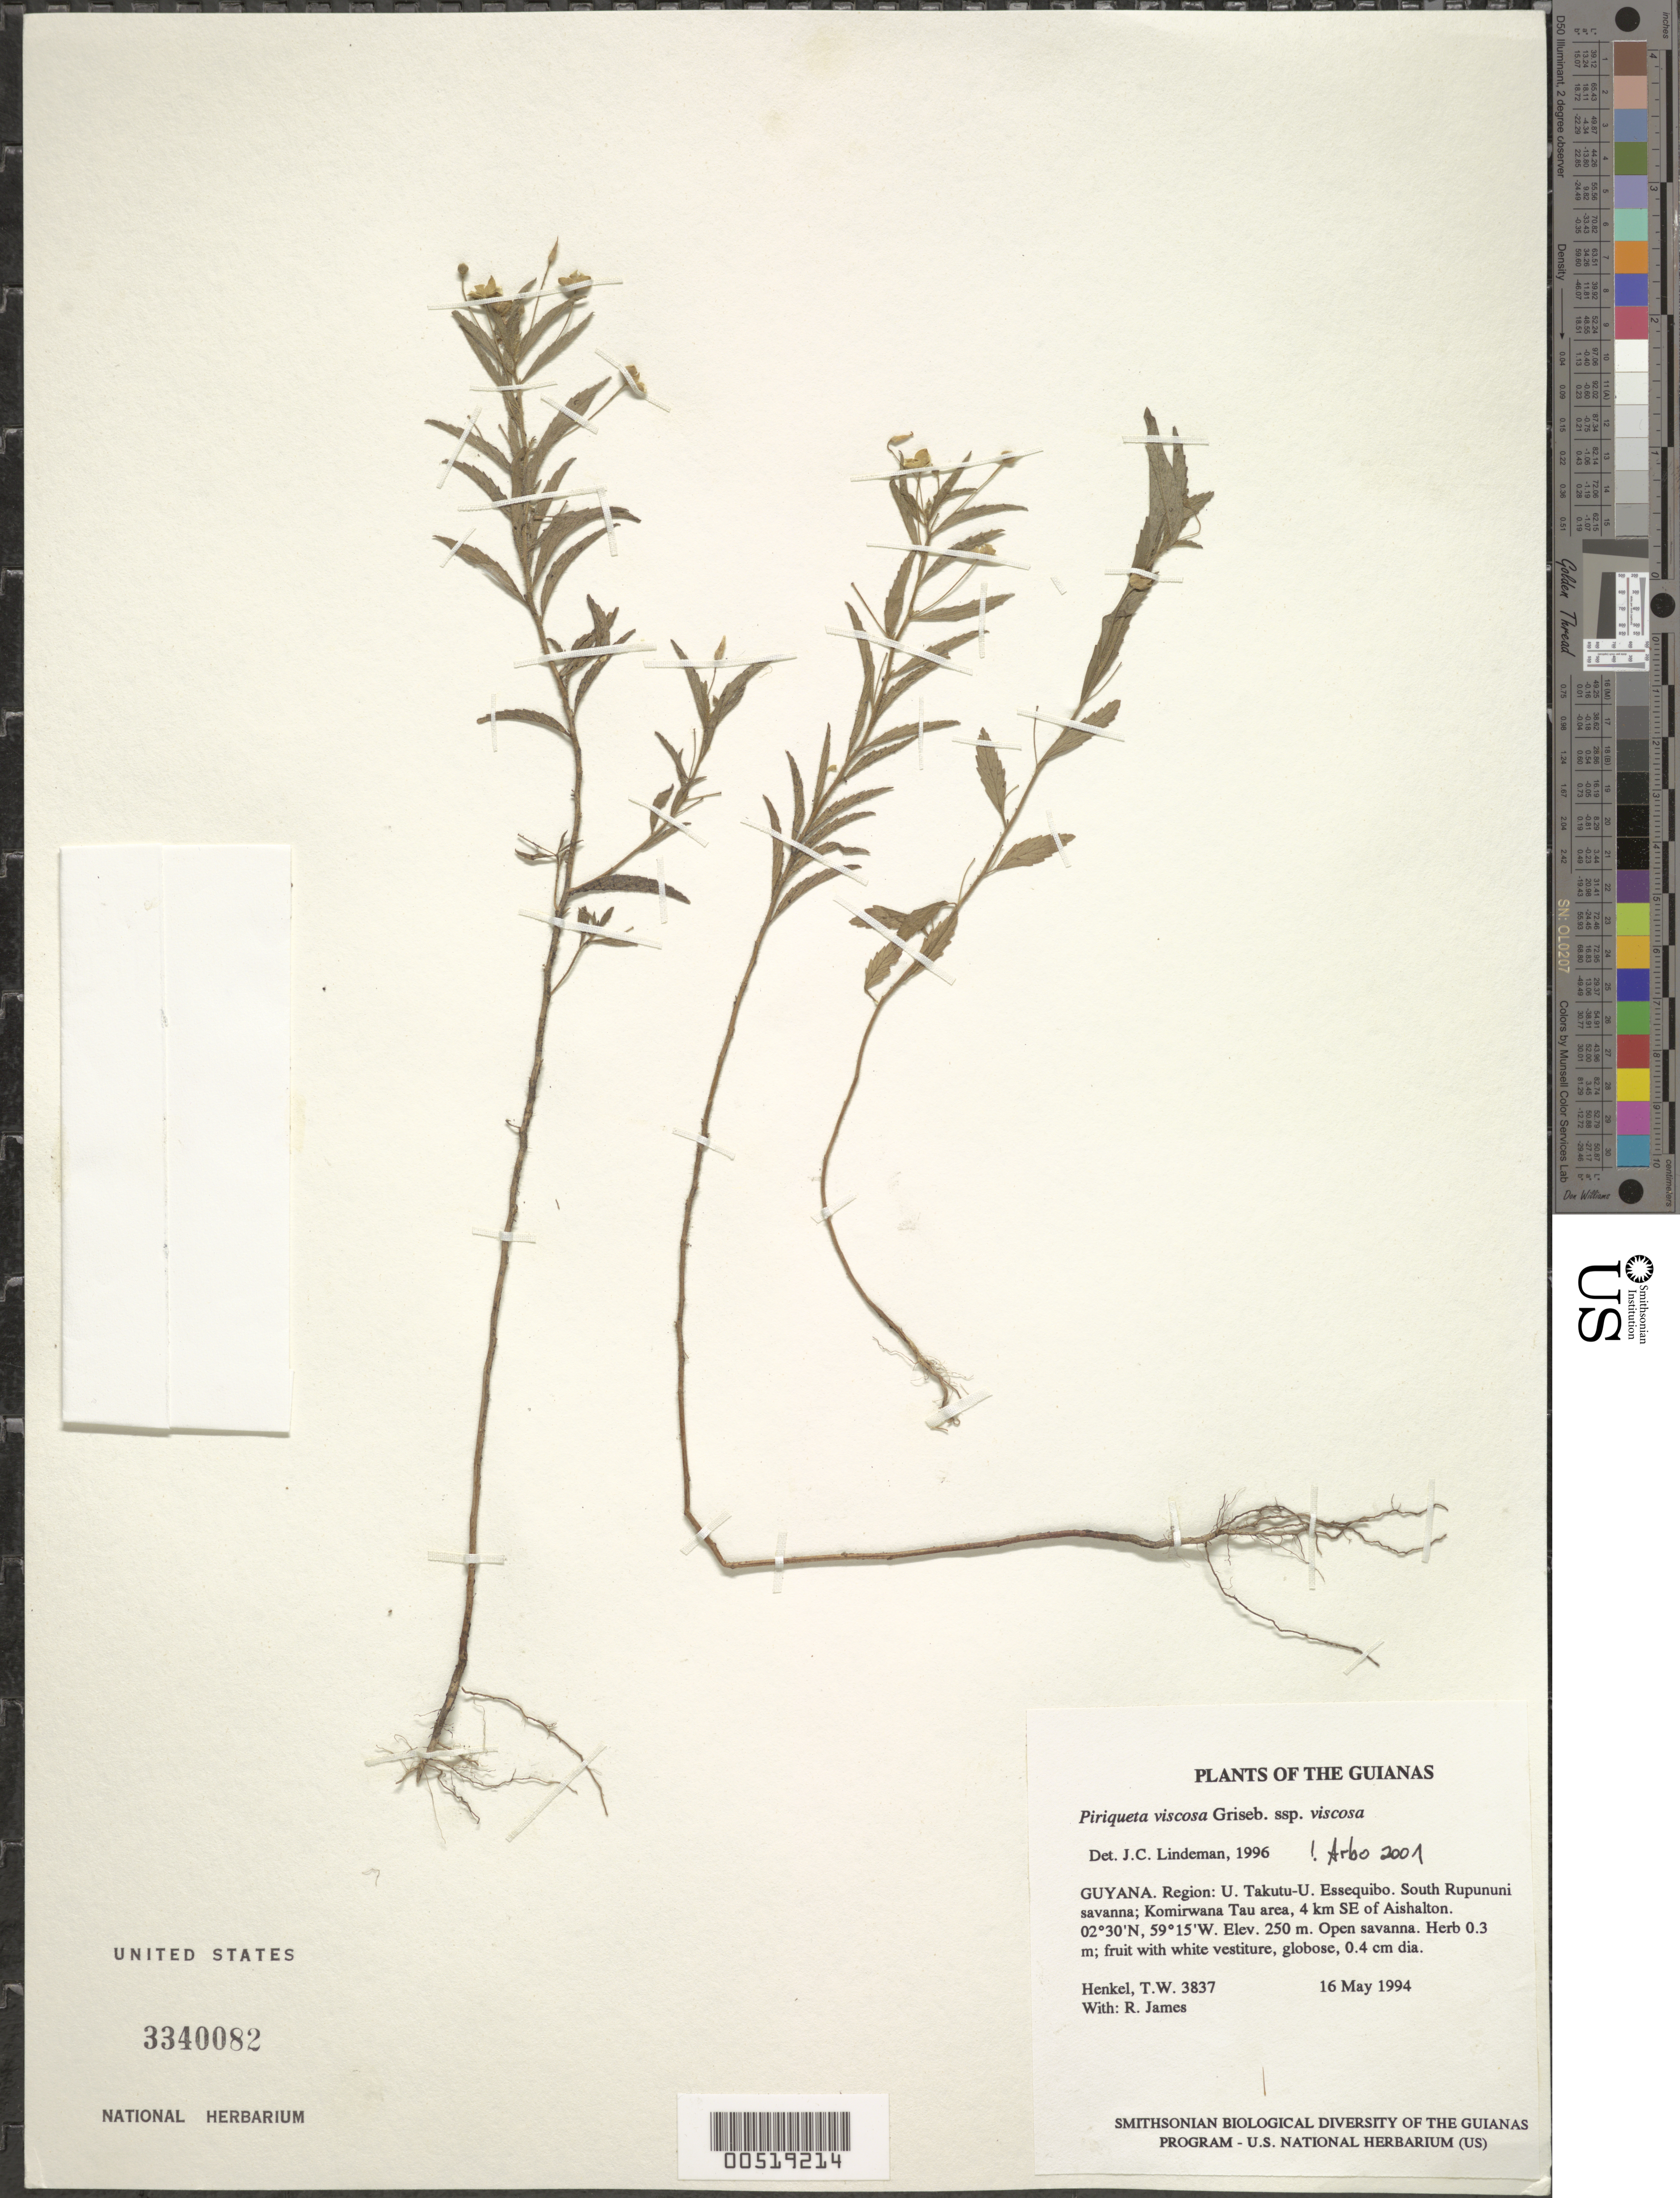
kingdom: Plantae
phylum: Tracheophyta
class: Magnoliopsida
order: Malpighiales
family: Turneraceae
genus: Piriqueta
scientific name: Piriqueta viscosa subsp. viscosa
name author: Griseb.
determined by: Arbo, M. M.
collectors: T. Henkel & R. James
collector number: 3837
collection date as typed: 16 May 1994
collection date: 1994-05-16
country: Guyana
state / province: U. Takutu-U. Essequibo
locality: South Rupununi savanna; Komirwana Tau area, 4 km SE of Aishalton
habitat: Open savanna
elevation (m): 250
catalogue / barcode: US 3340082